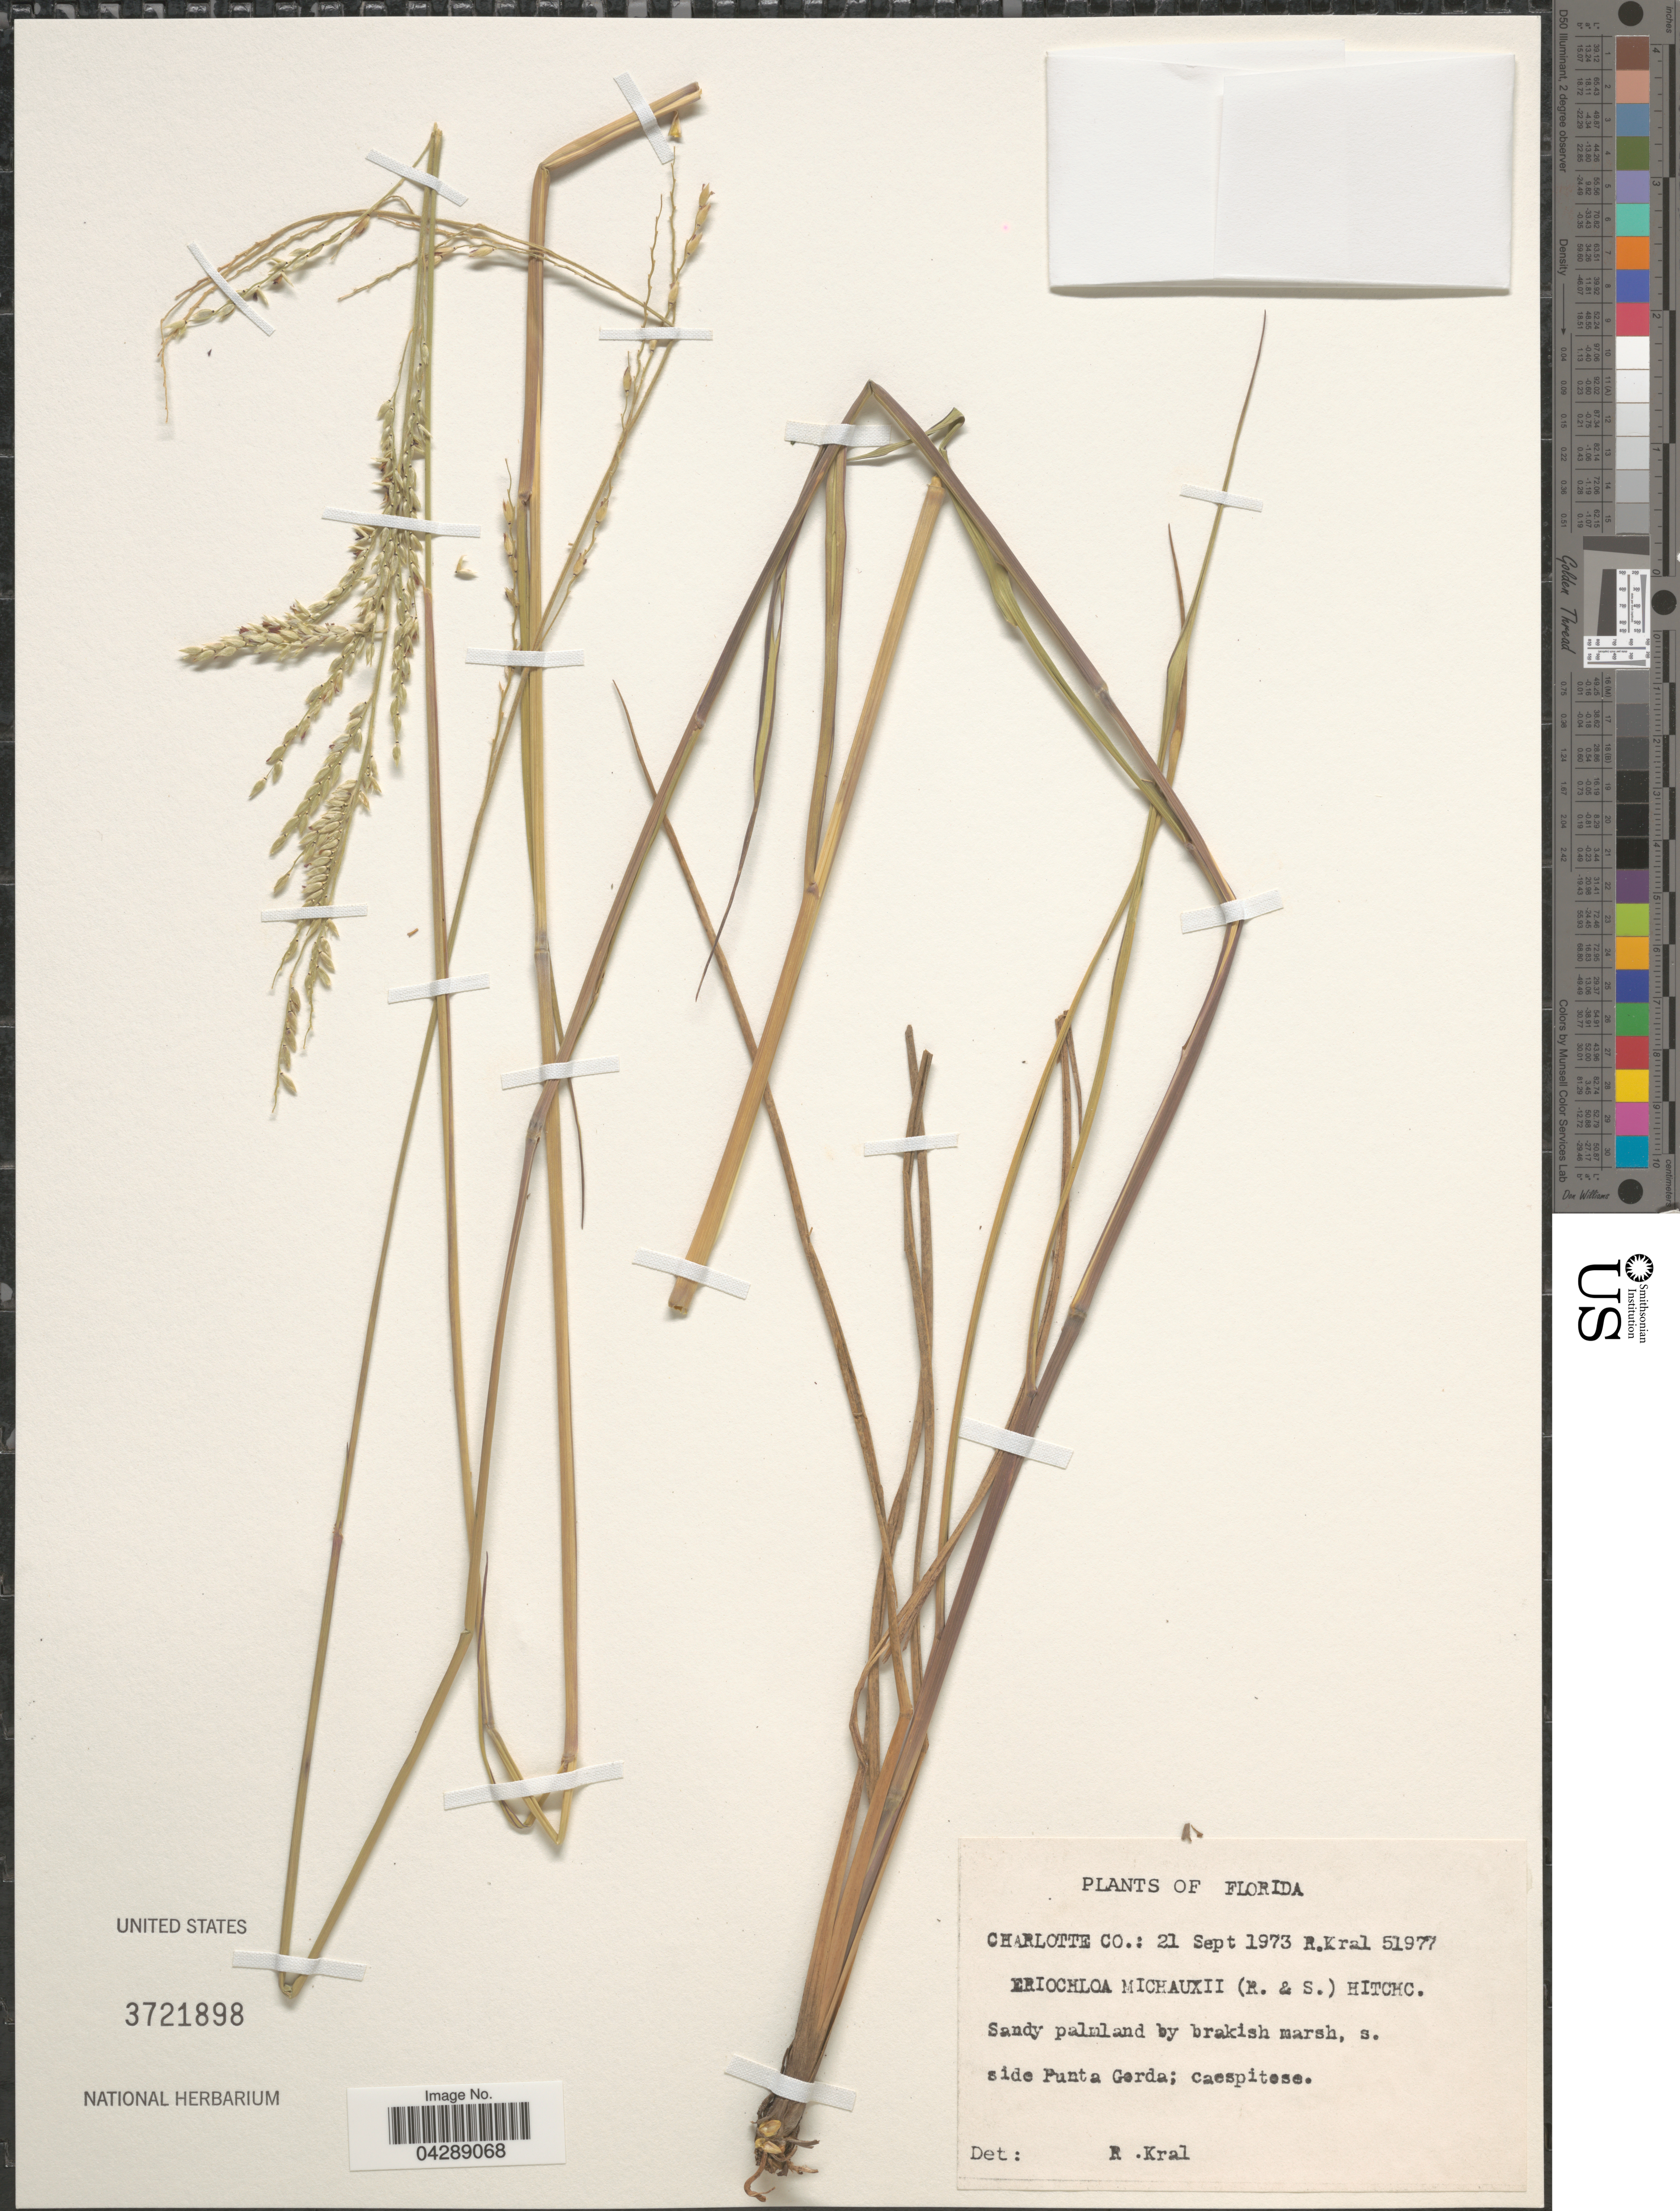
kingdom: Plantae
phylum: Tracheophyta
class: Liliopsida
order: Poales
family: Poaceae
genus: Eriochloa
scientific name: Eriochloa michauxii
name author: (Poir.) Hitchc.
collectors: R. Kral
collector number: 51977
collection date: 1973-09-21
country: United States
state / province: Florida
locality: Charlotte Co. Sandy palmland by brakish marsh, s. side Punta Gorda.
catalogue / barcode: US 3721898